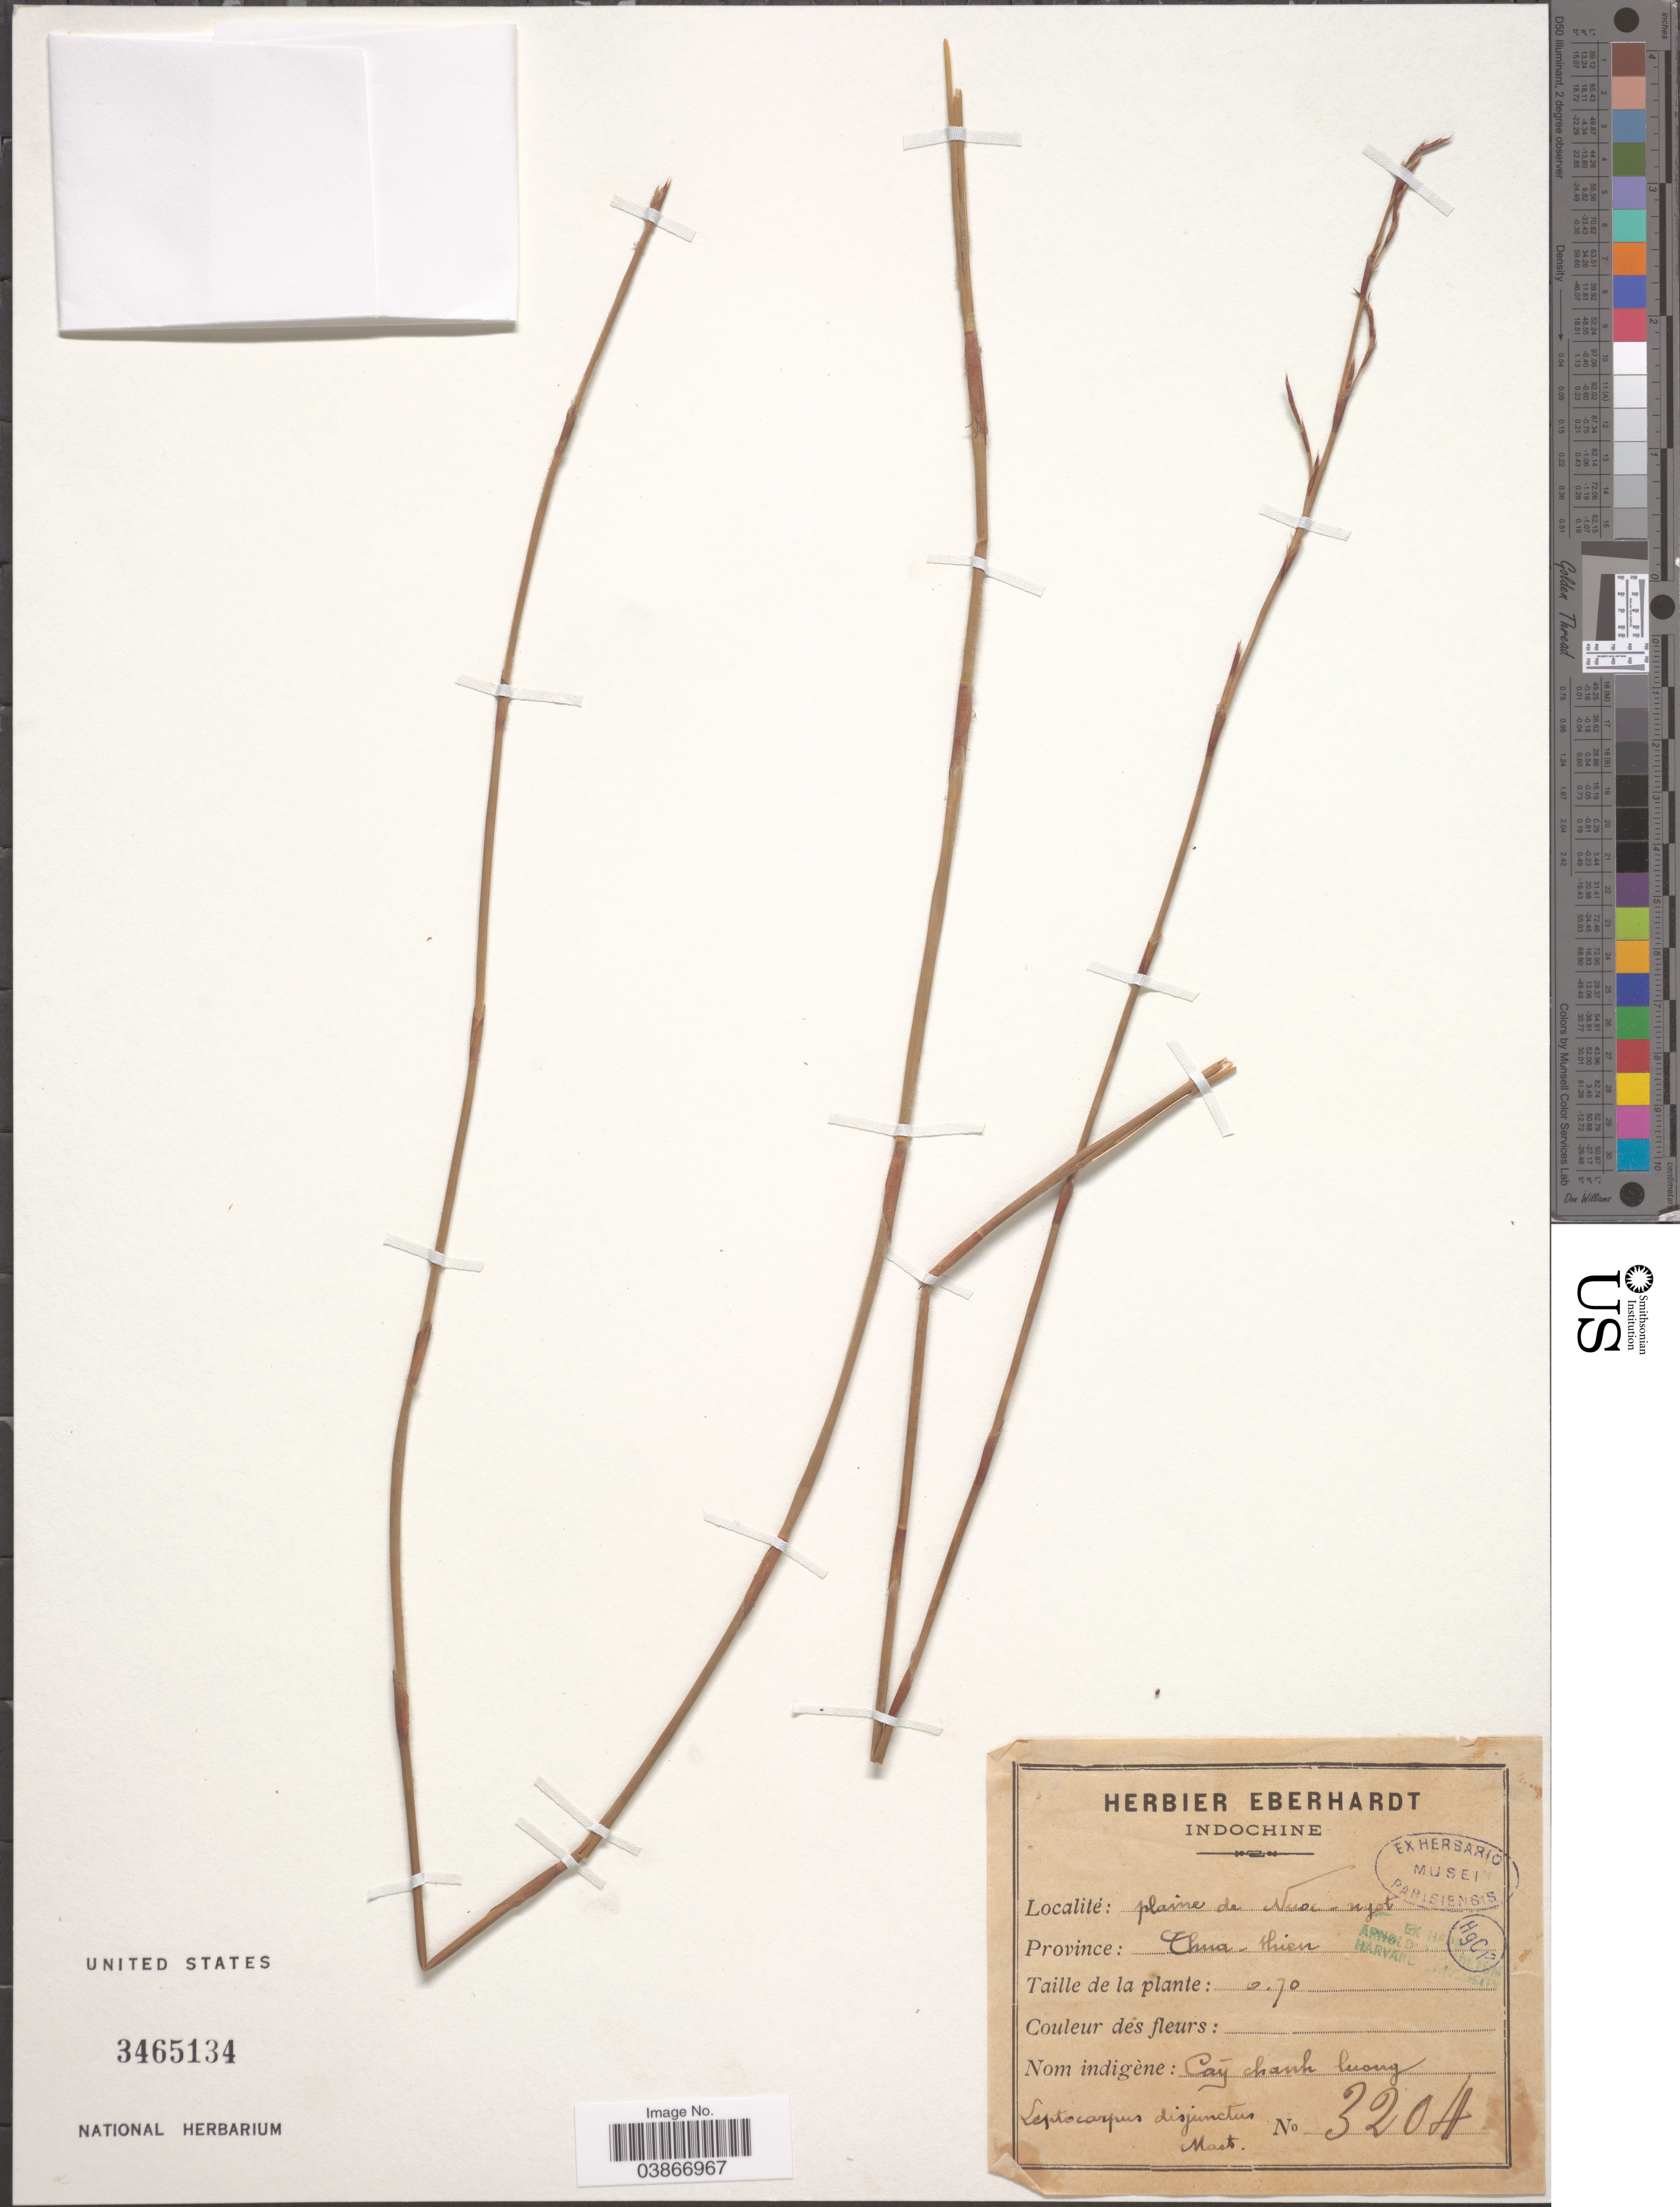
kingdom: Plantae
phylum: Tracheophyta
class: Liliopsida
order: Poales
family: Restionaceae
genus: Leptocarpus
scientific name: Leptocarpus disjunctus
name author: Mast.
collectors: ex herb. Eberhardt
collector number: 3204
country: Vietnam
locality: Indochine. Plaine de Nuoc [interpreted]-ngot. Province: Chua-shien.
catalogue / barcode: US 3465134